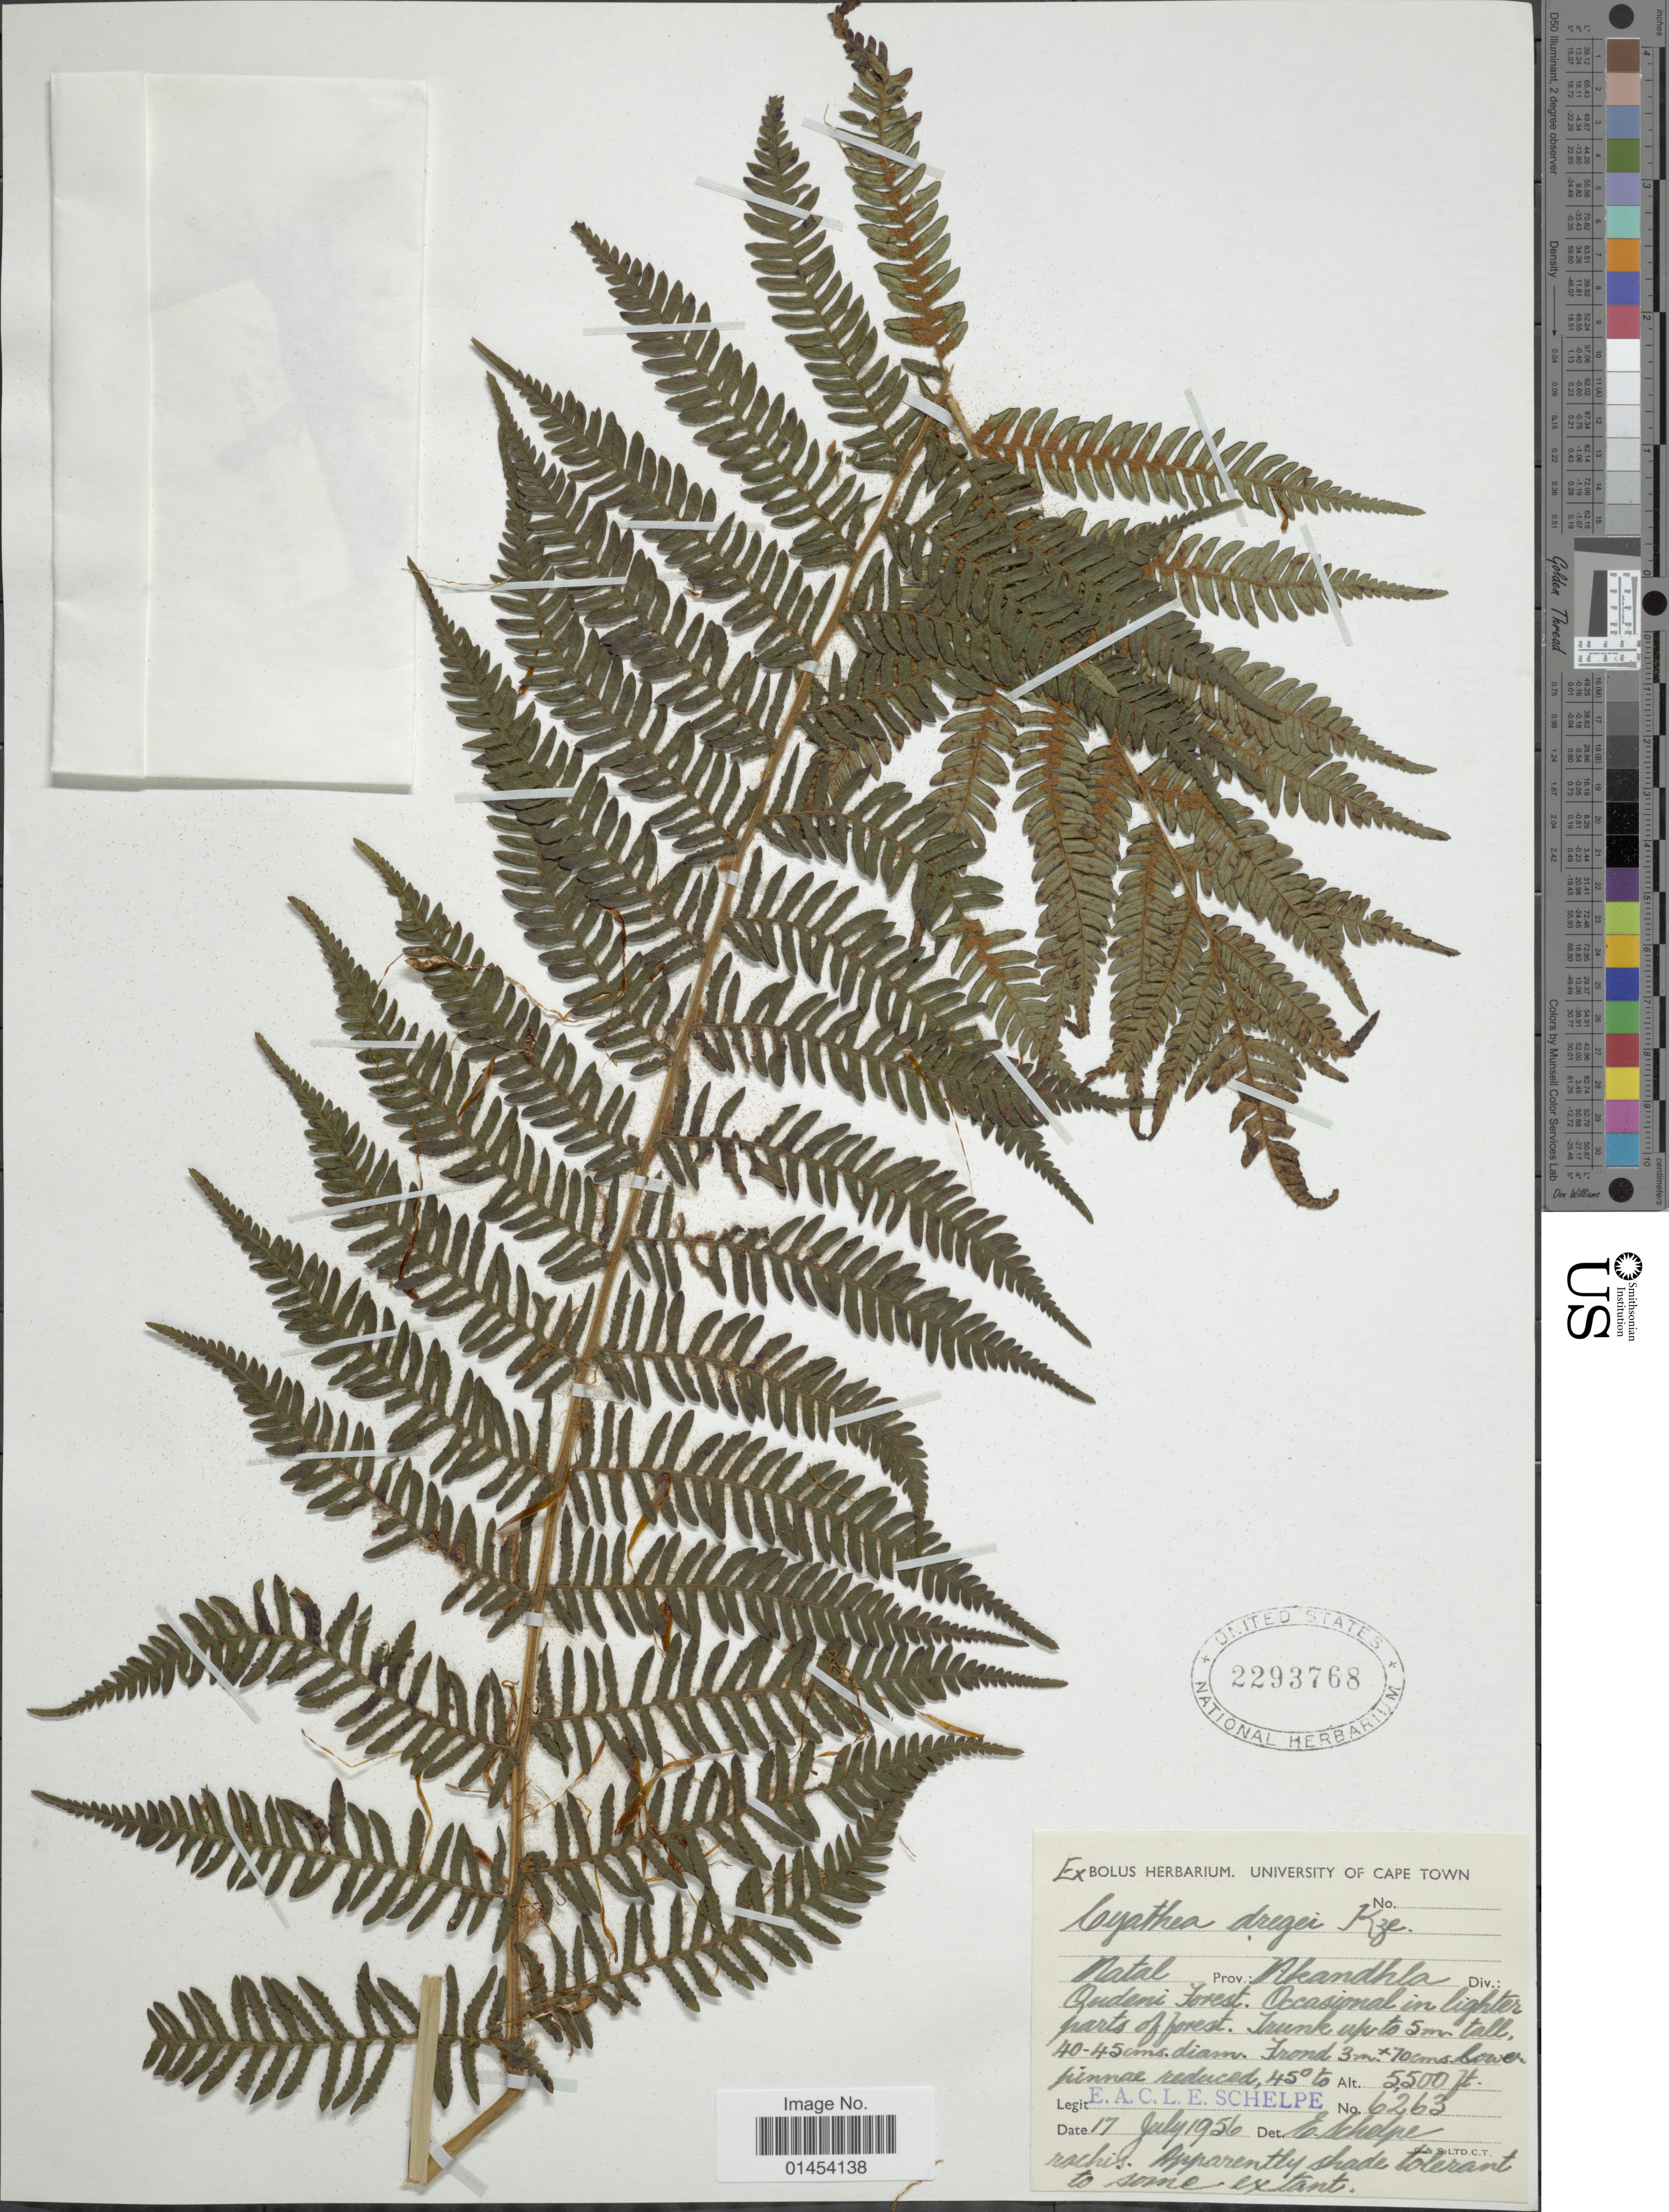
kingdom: Plantae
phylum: Tracheophyta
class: Polypodiopsida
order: Cyatheales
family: Cyatheaceae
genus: Cyathea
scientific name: Cyathea dregei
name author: Kunze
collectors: E. A. C. L. E. Schelpe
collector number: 6263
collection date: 1956-07-17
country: South Africa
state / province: KwaZulu-Natal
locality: Prov.: Akandhla. Div.: Qudeni Forest. Occasional in lighter parts of forest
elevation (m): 1676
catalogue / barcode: US 2293768